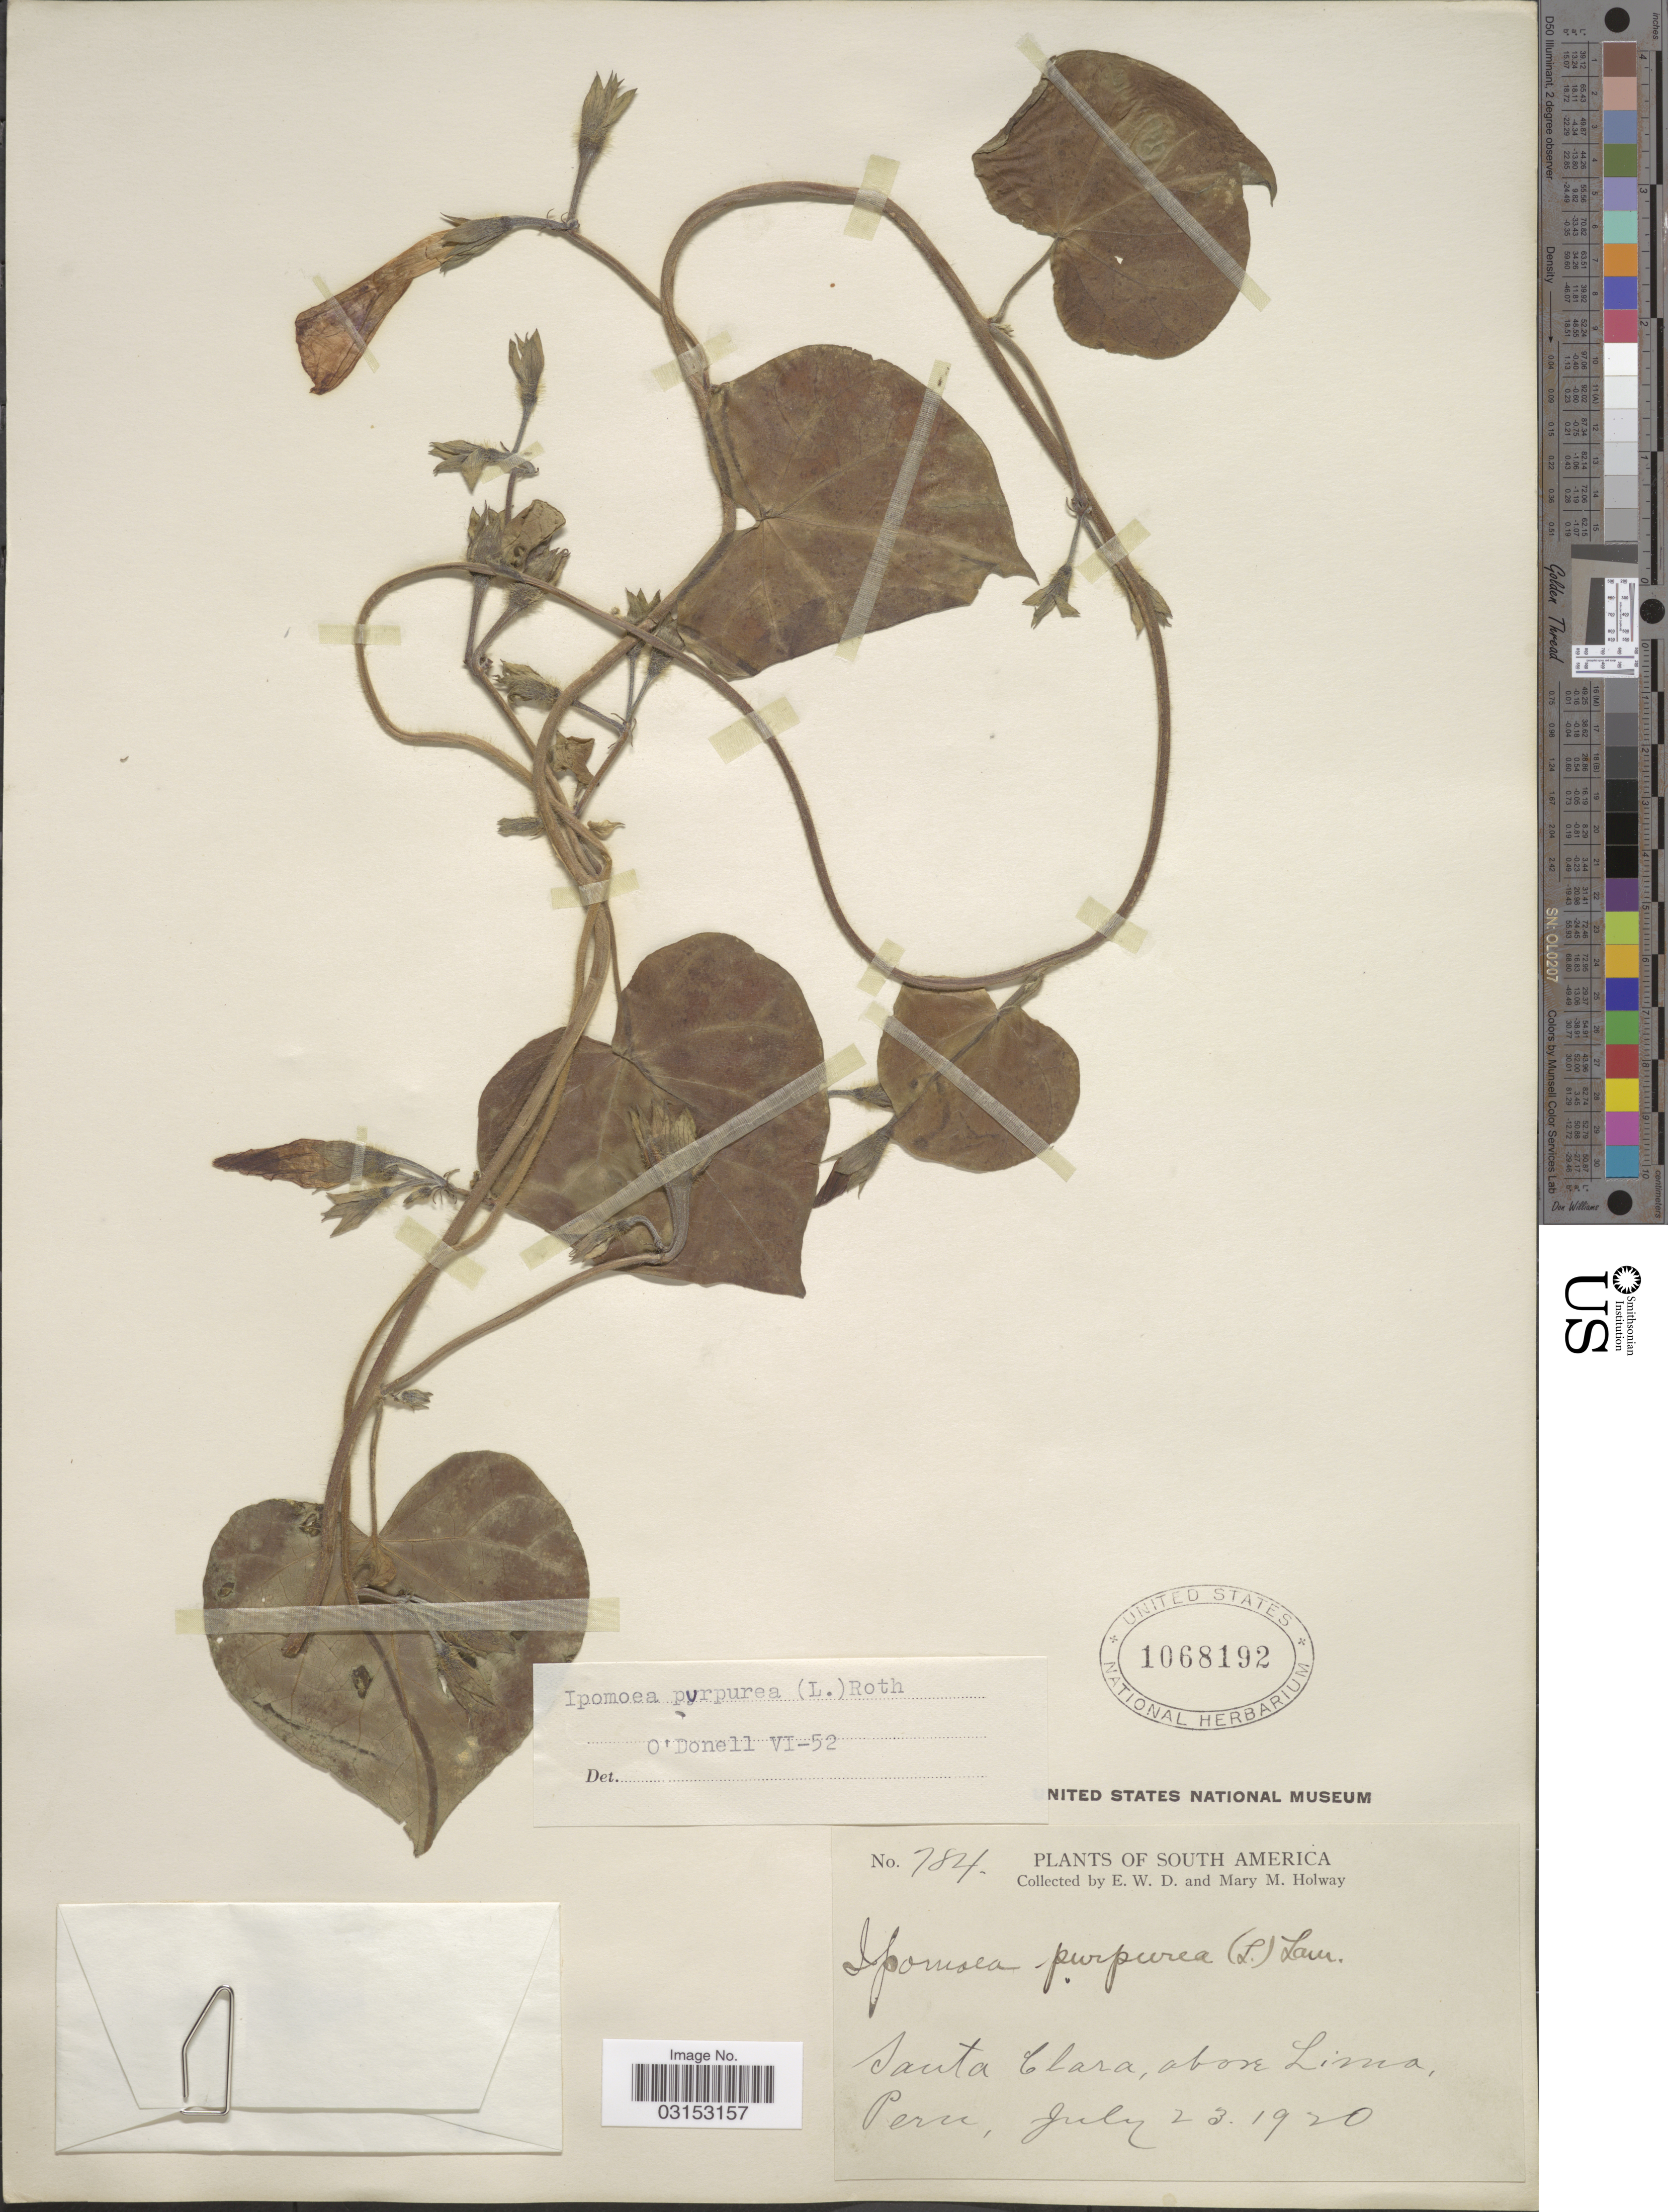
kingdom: Plantae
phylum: Tracheophyta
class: Magnoliopsida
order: Solanales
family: Convolvulaceae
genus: Ipomoea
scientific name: Ipomoea purpurea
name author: (L.) Roth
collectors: M. M. Holway & E. W. D. Holway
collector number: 784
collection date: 1920-07-23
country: Peru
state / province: Lima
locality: South America, Santa Clara, above Lima.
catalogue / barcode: US 1068192